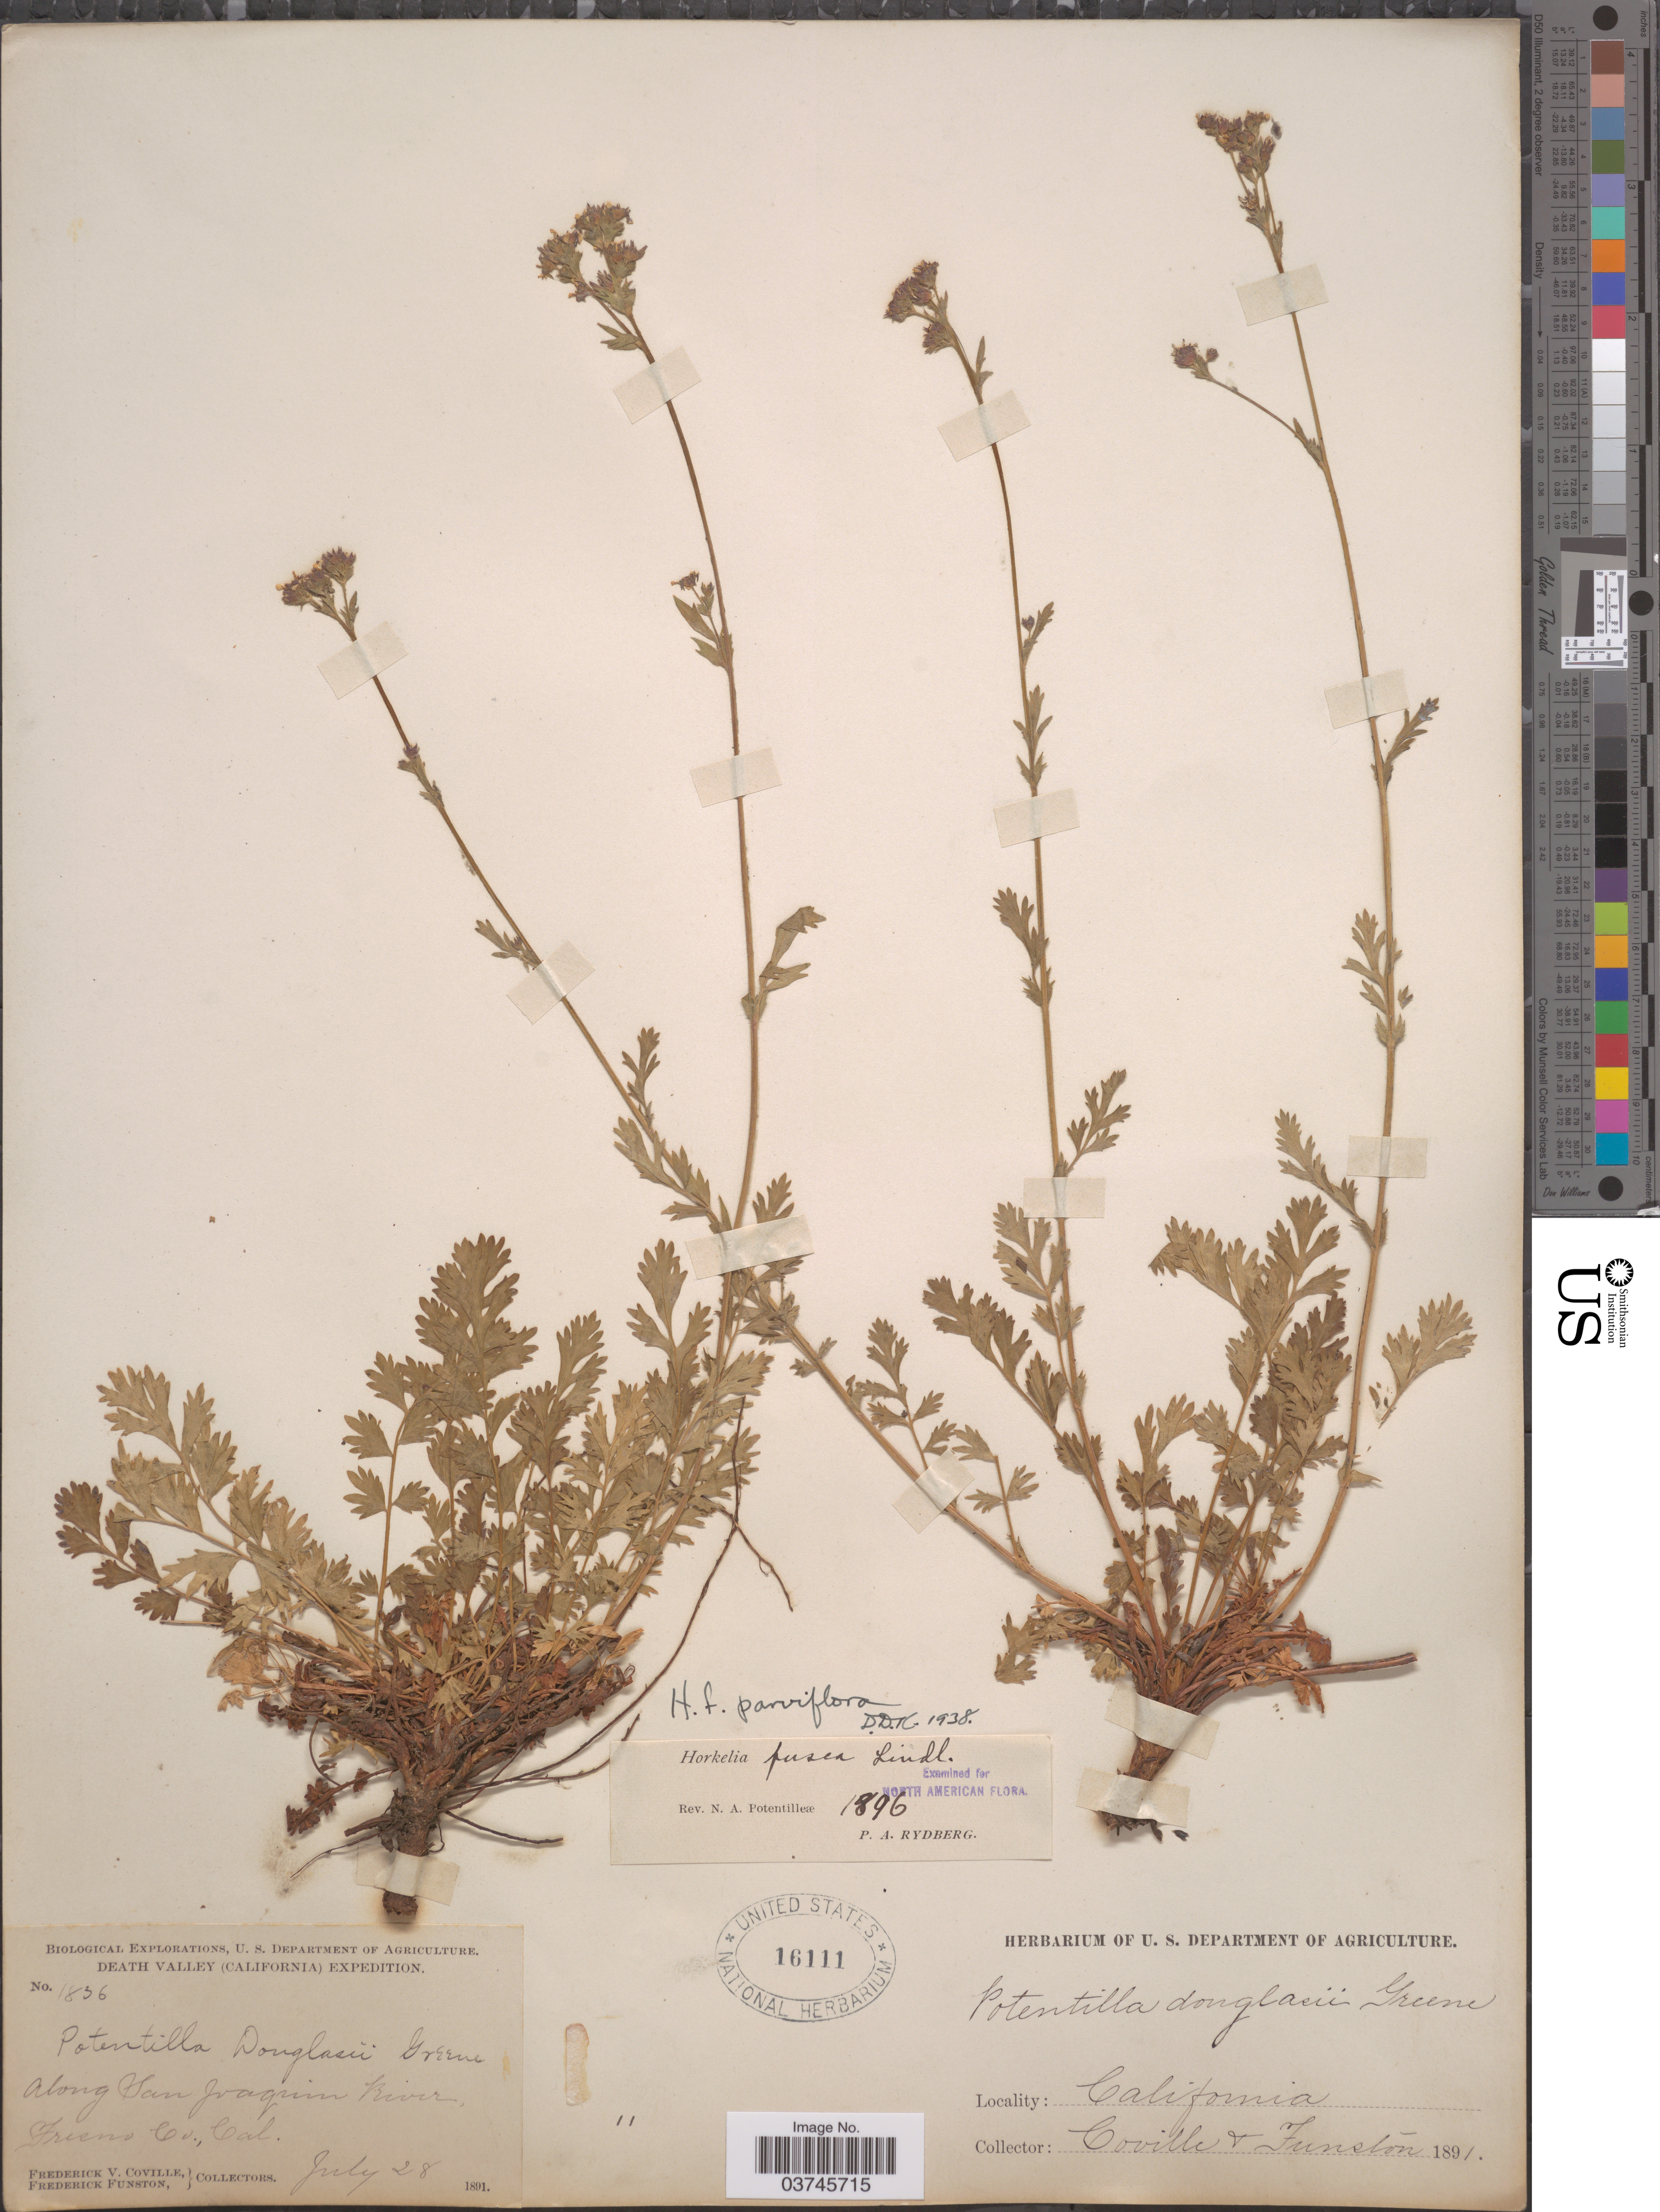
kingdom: Plantae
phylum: Tracheophyta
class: Magnoliopsida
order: Rosales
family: Rosaceae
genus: Potentilla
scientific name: Potentilla douglasii var. parviflora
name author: (Nutt. ex Hook. & Arn.) J.T. Howell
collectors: F. V. Coville & F. Funston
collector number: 1836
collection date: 1891-07-28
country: United States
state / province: California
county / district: Fresno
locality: Along San Joaquin River, Fresno Co.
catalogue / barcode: US 16111